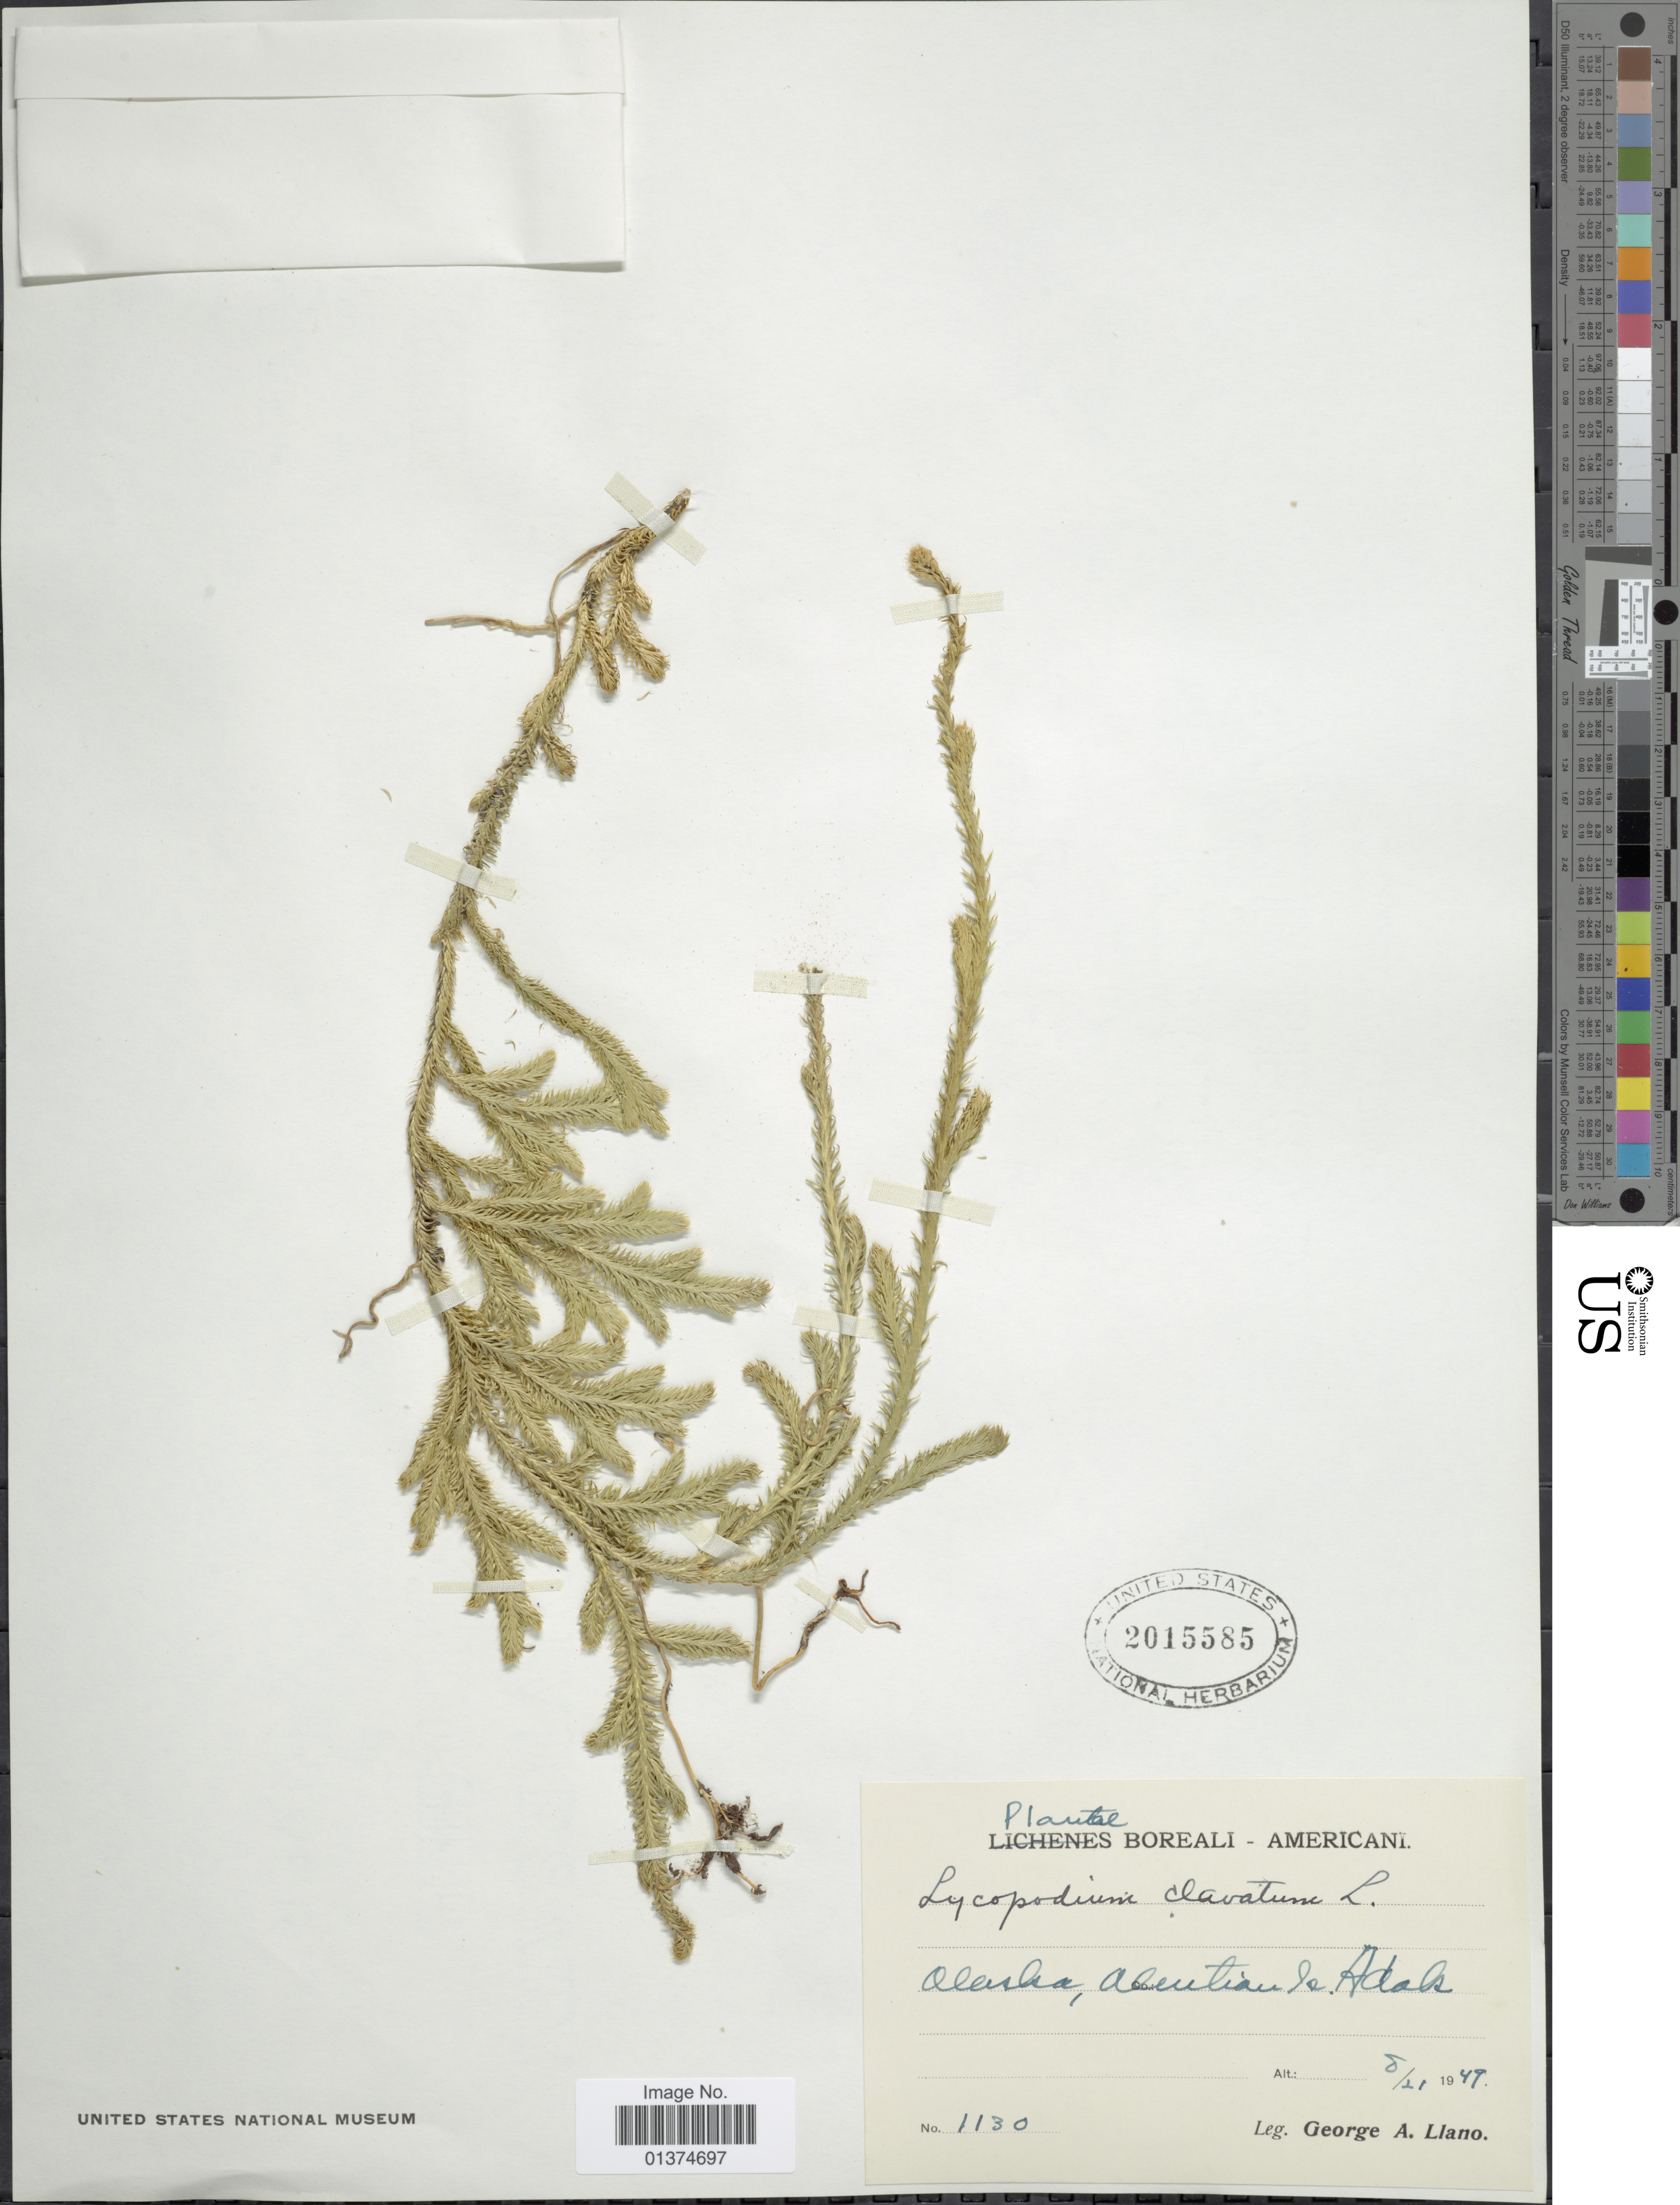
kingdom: Plantae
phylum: Tracheophyta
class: Lycopodiopsida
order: Lycopodiales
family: Lycopodiaceae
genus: Lycopodium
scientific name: Lycopodium clavatum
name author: L.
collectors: G. Llano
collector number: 1130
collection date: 1949-08-21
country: United States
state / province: Alaska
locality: Aleutian Is, Adak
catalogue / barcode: US 2015585